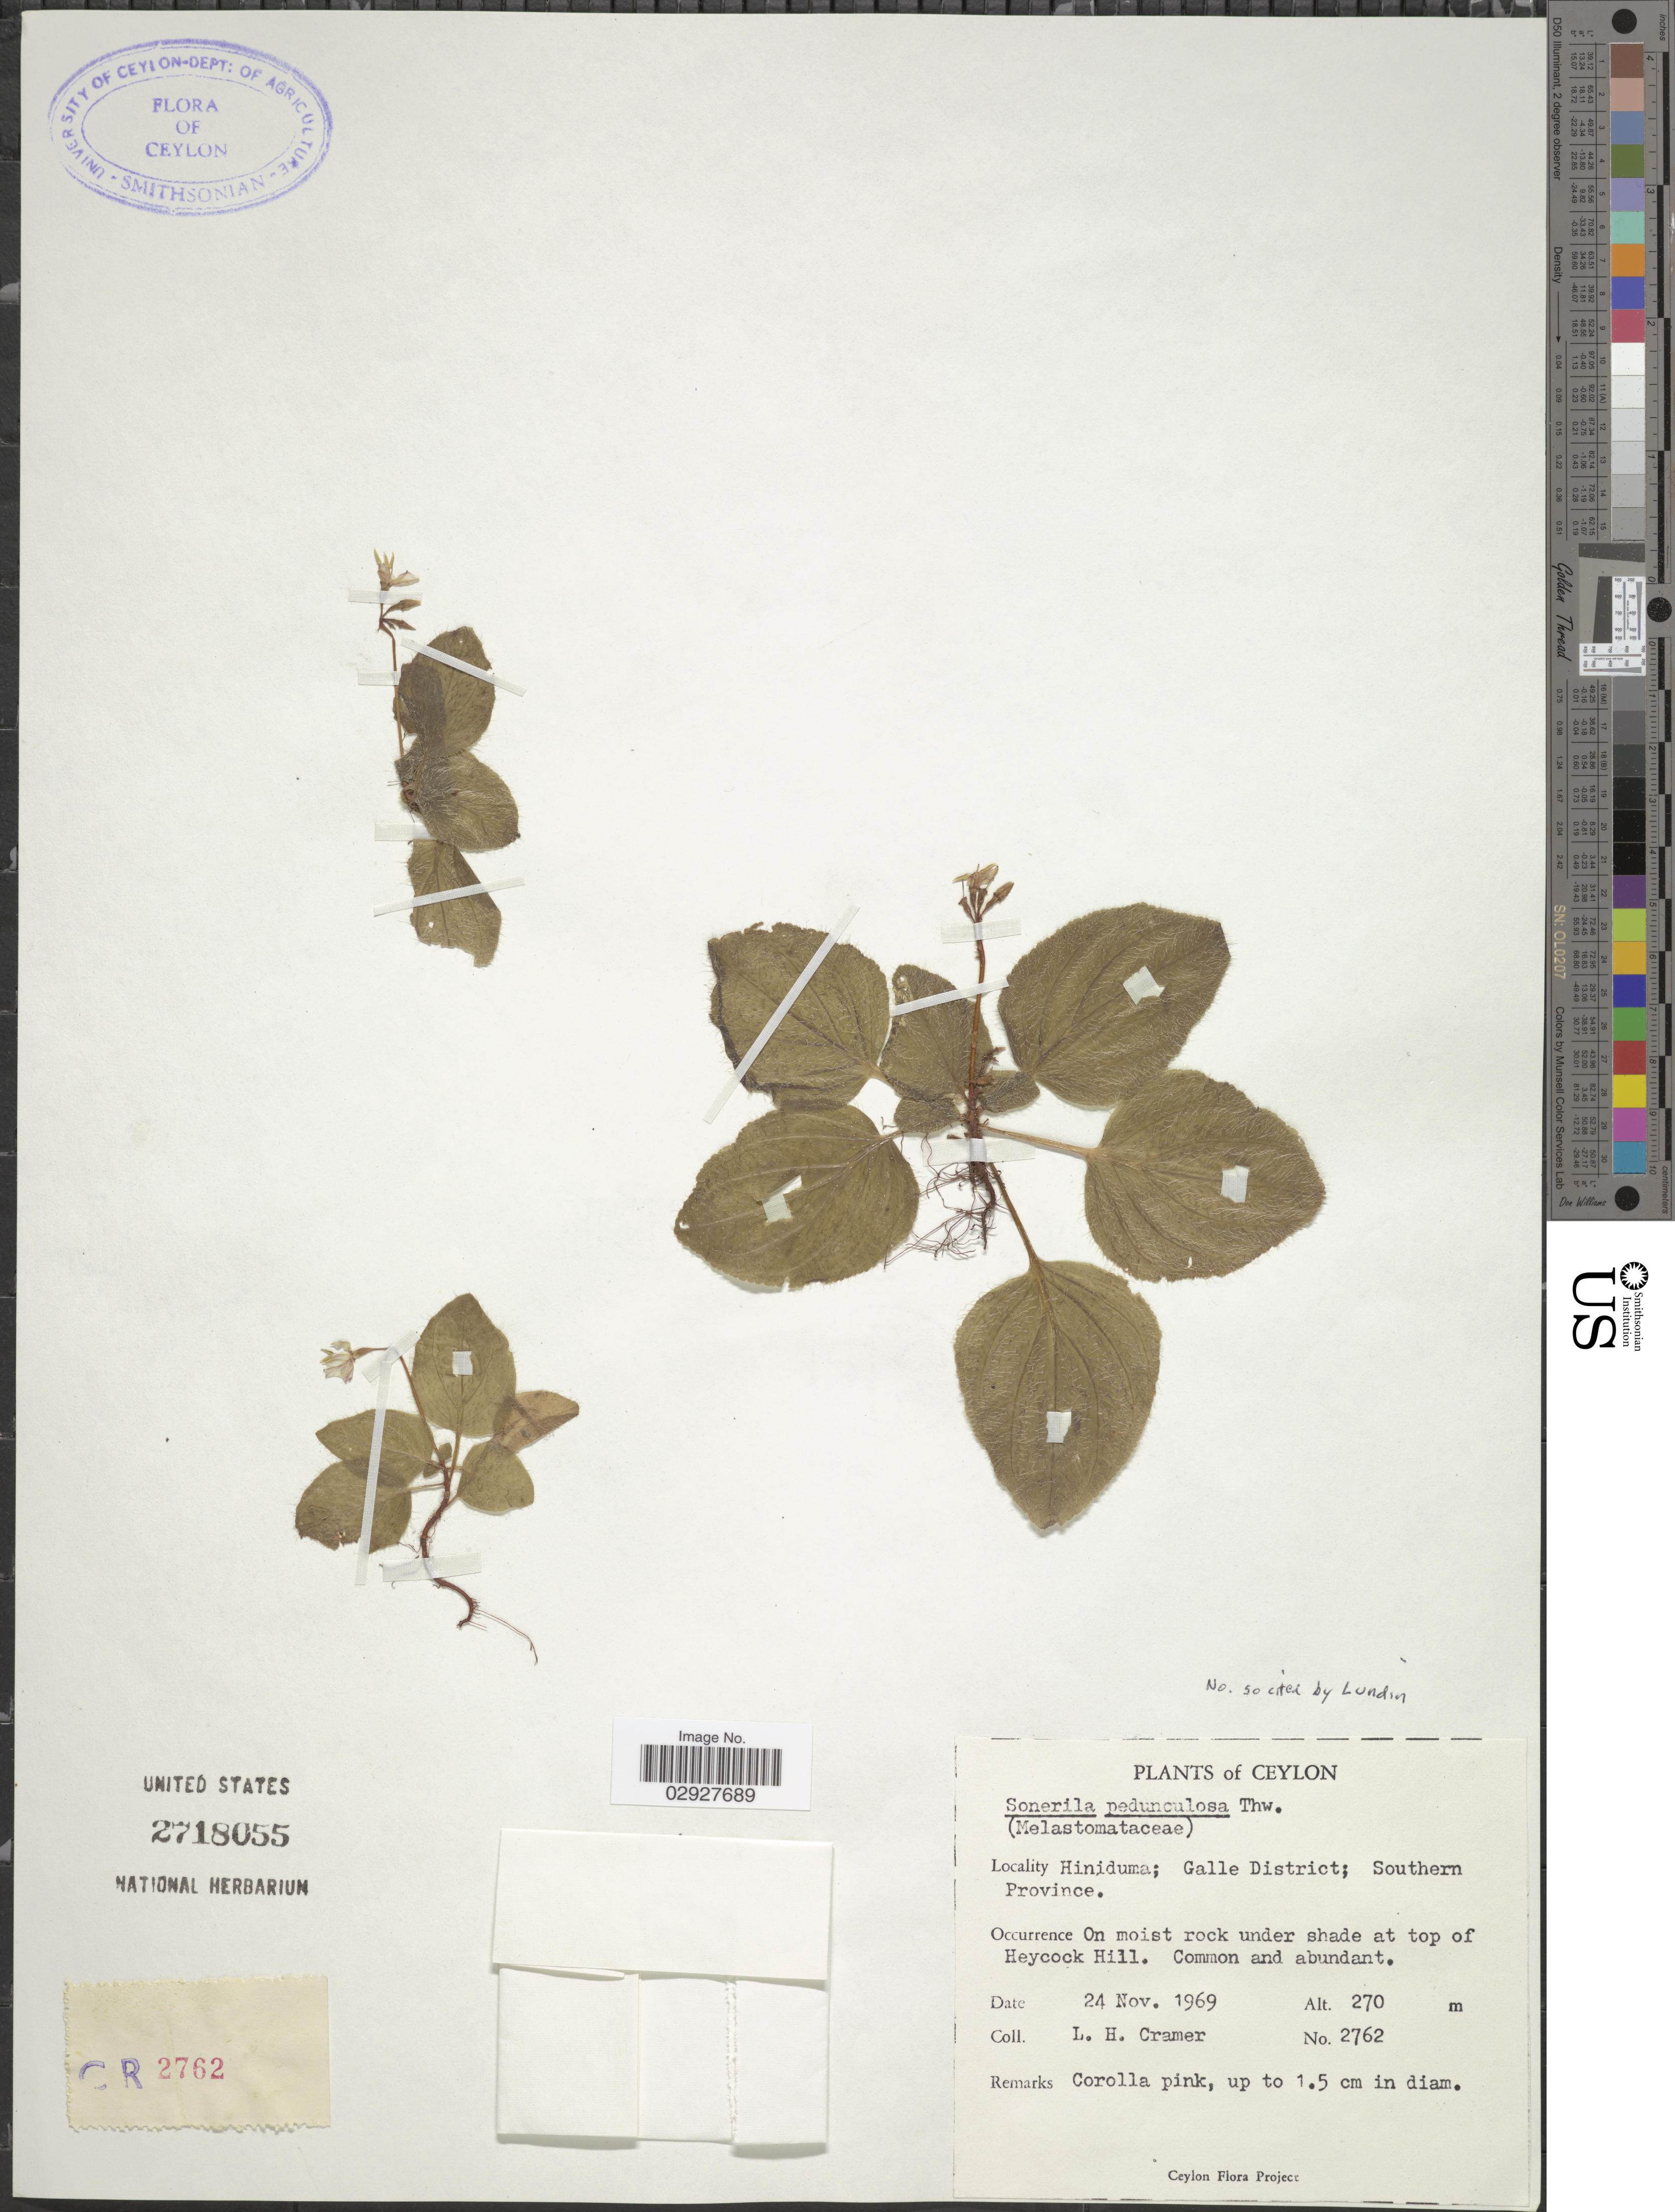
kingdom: Plantae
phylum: Tracheophyta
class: Magnoliopsida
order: Myrtales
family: Melastomataceae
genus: Sonerila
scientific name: Sonerila pedunculosa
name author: Thwaites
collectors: L. H. Cramer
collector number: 2762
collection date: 1969-11-24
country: Sri Lanka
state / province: Southern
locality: Ceylon. Hiniduma; Galle District. On moist rock under shade at top of Heycock Hill.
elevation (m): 270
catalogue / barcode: US 2718055